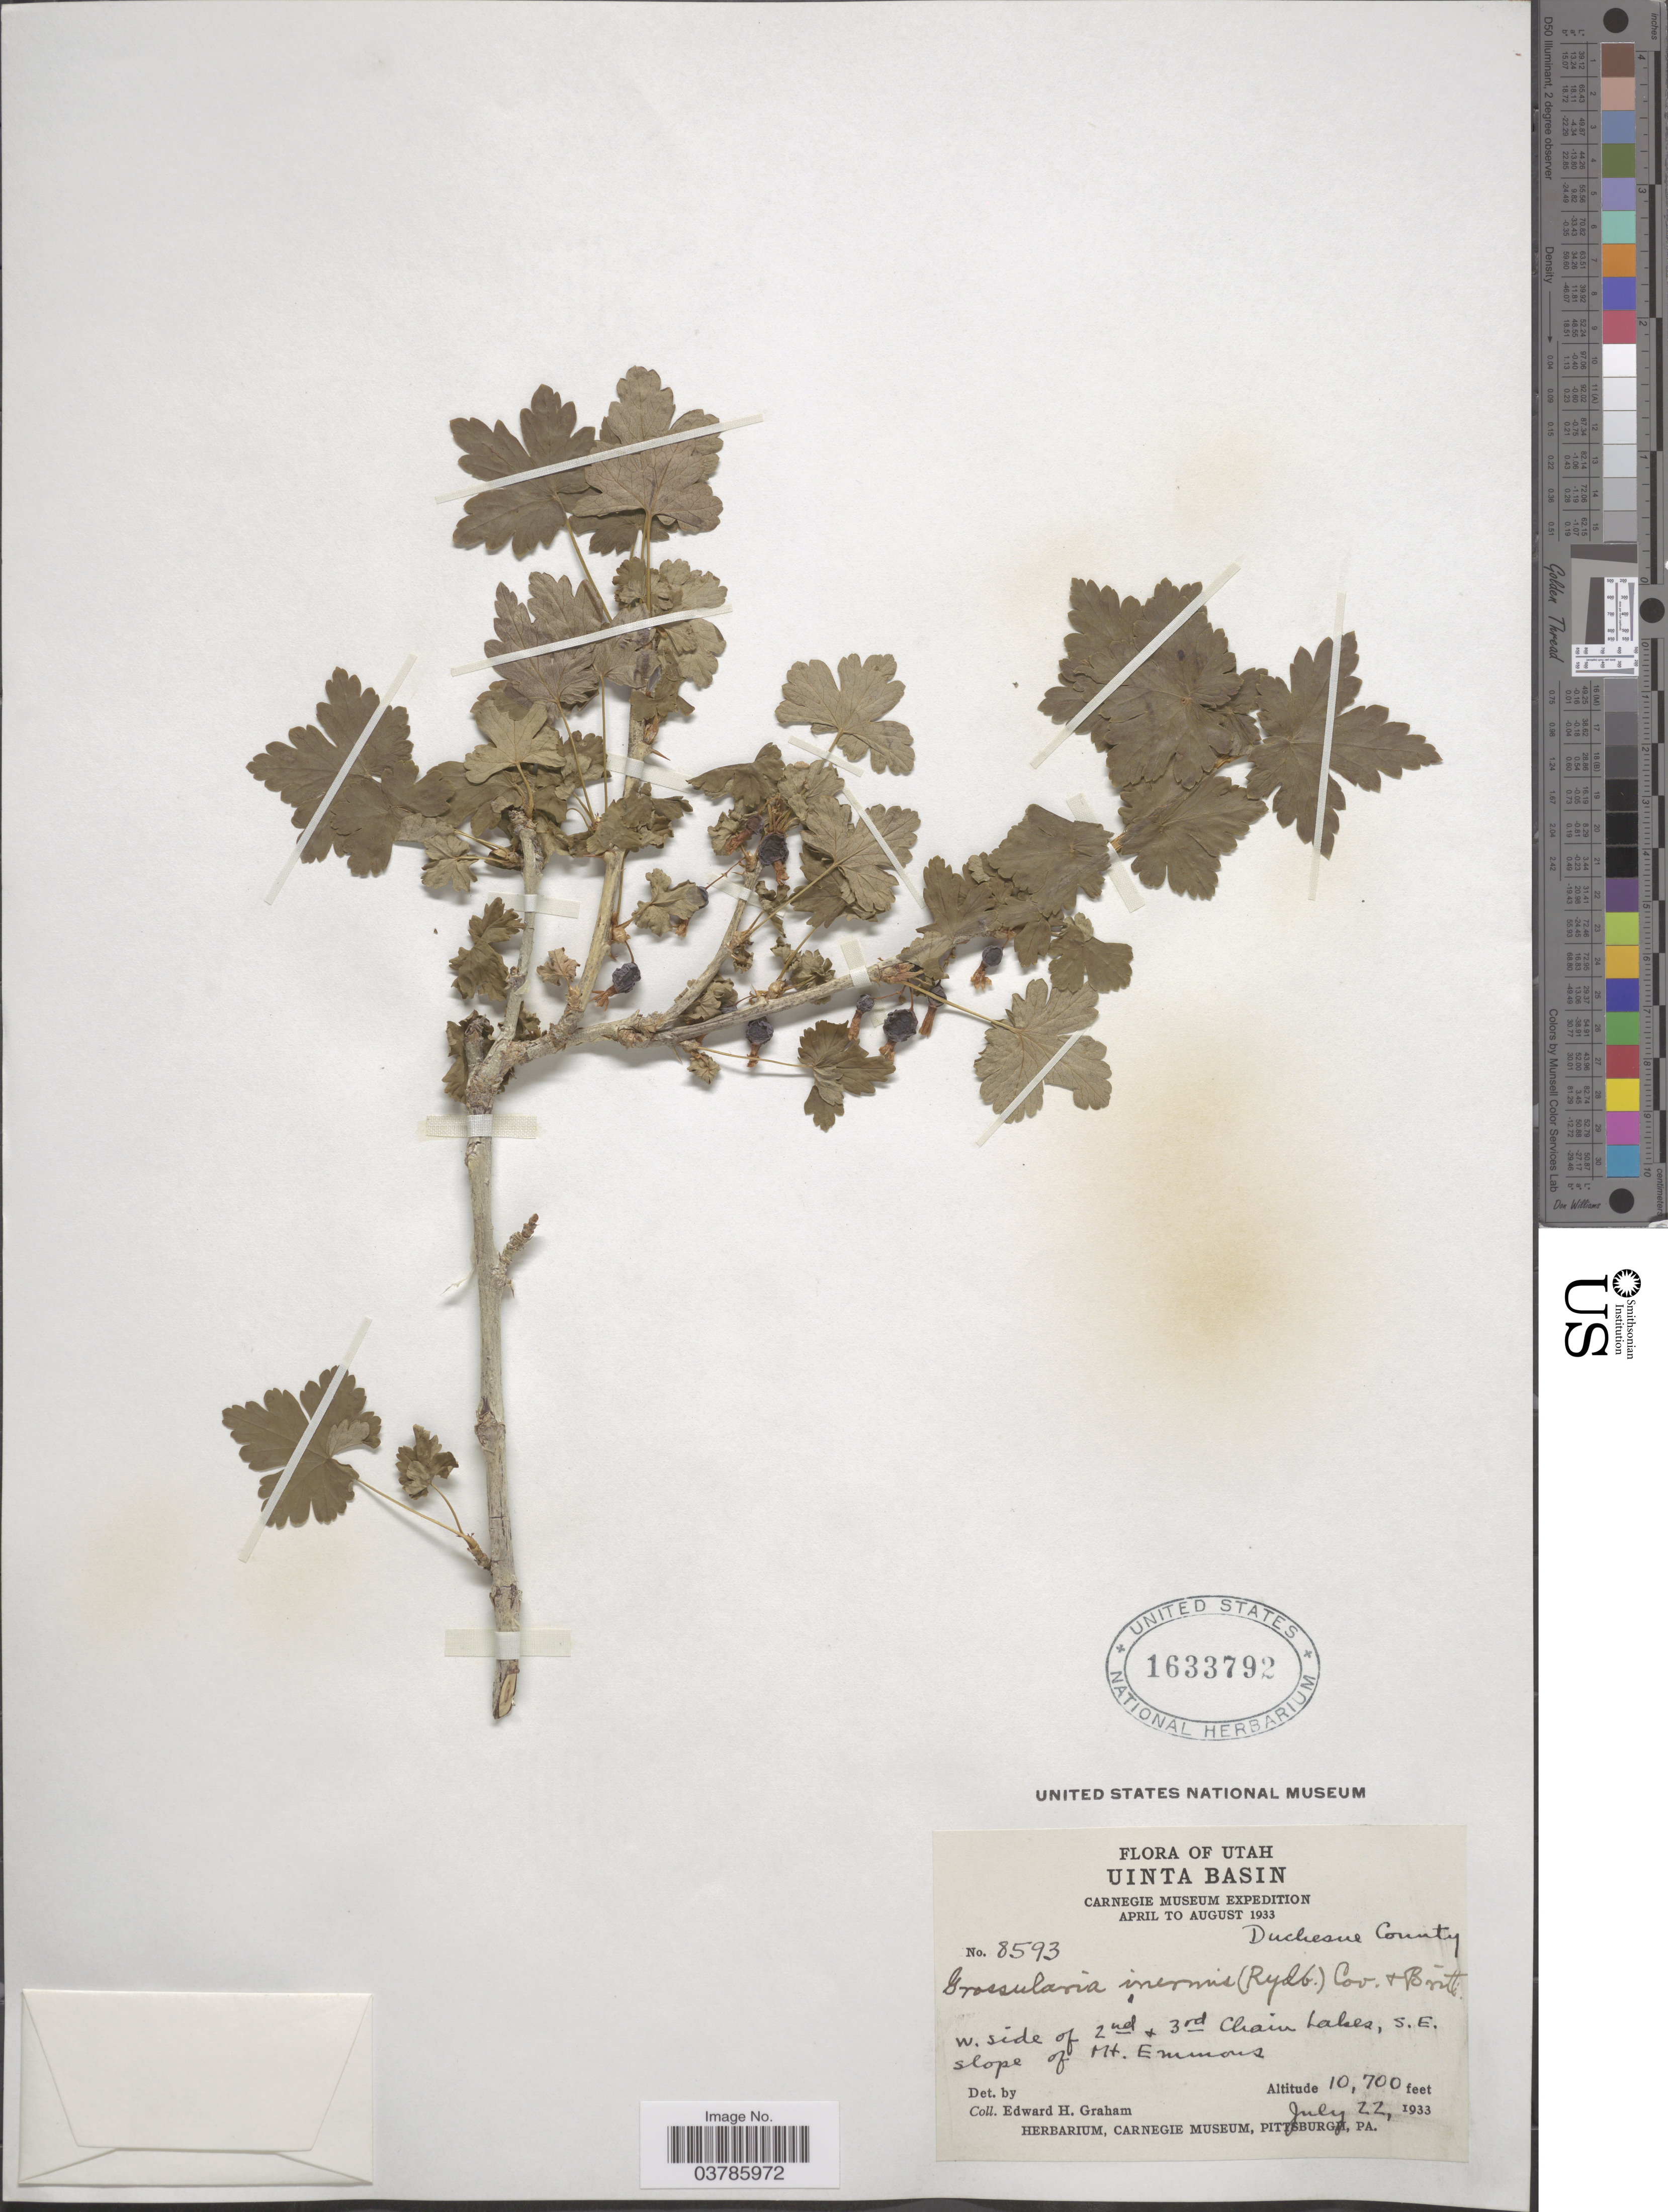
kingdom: Plantae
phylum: Tracheophyta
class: Magnoliopsida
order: Saxifragales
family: Grossulariaceae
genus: Ribes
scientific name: Ribes inerme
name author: Rydb.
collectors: E. H. Graham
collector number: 8593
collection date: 1933-07-22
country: United States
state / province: Utah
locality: Uinta Basin. Duchesne County. W. side of 2nd + 3rd Chaim Lakes, S.E. slope of Mt. Emmons.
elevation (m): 3261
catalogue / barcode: US 1633792